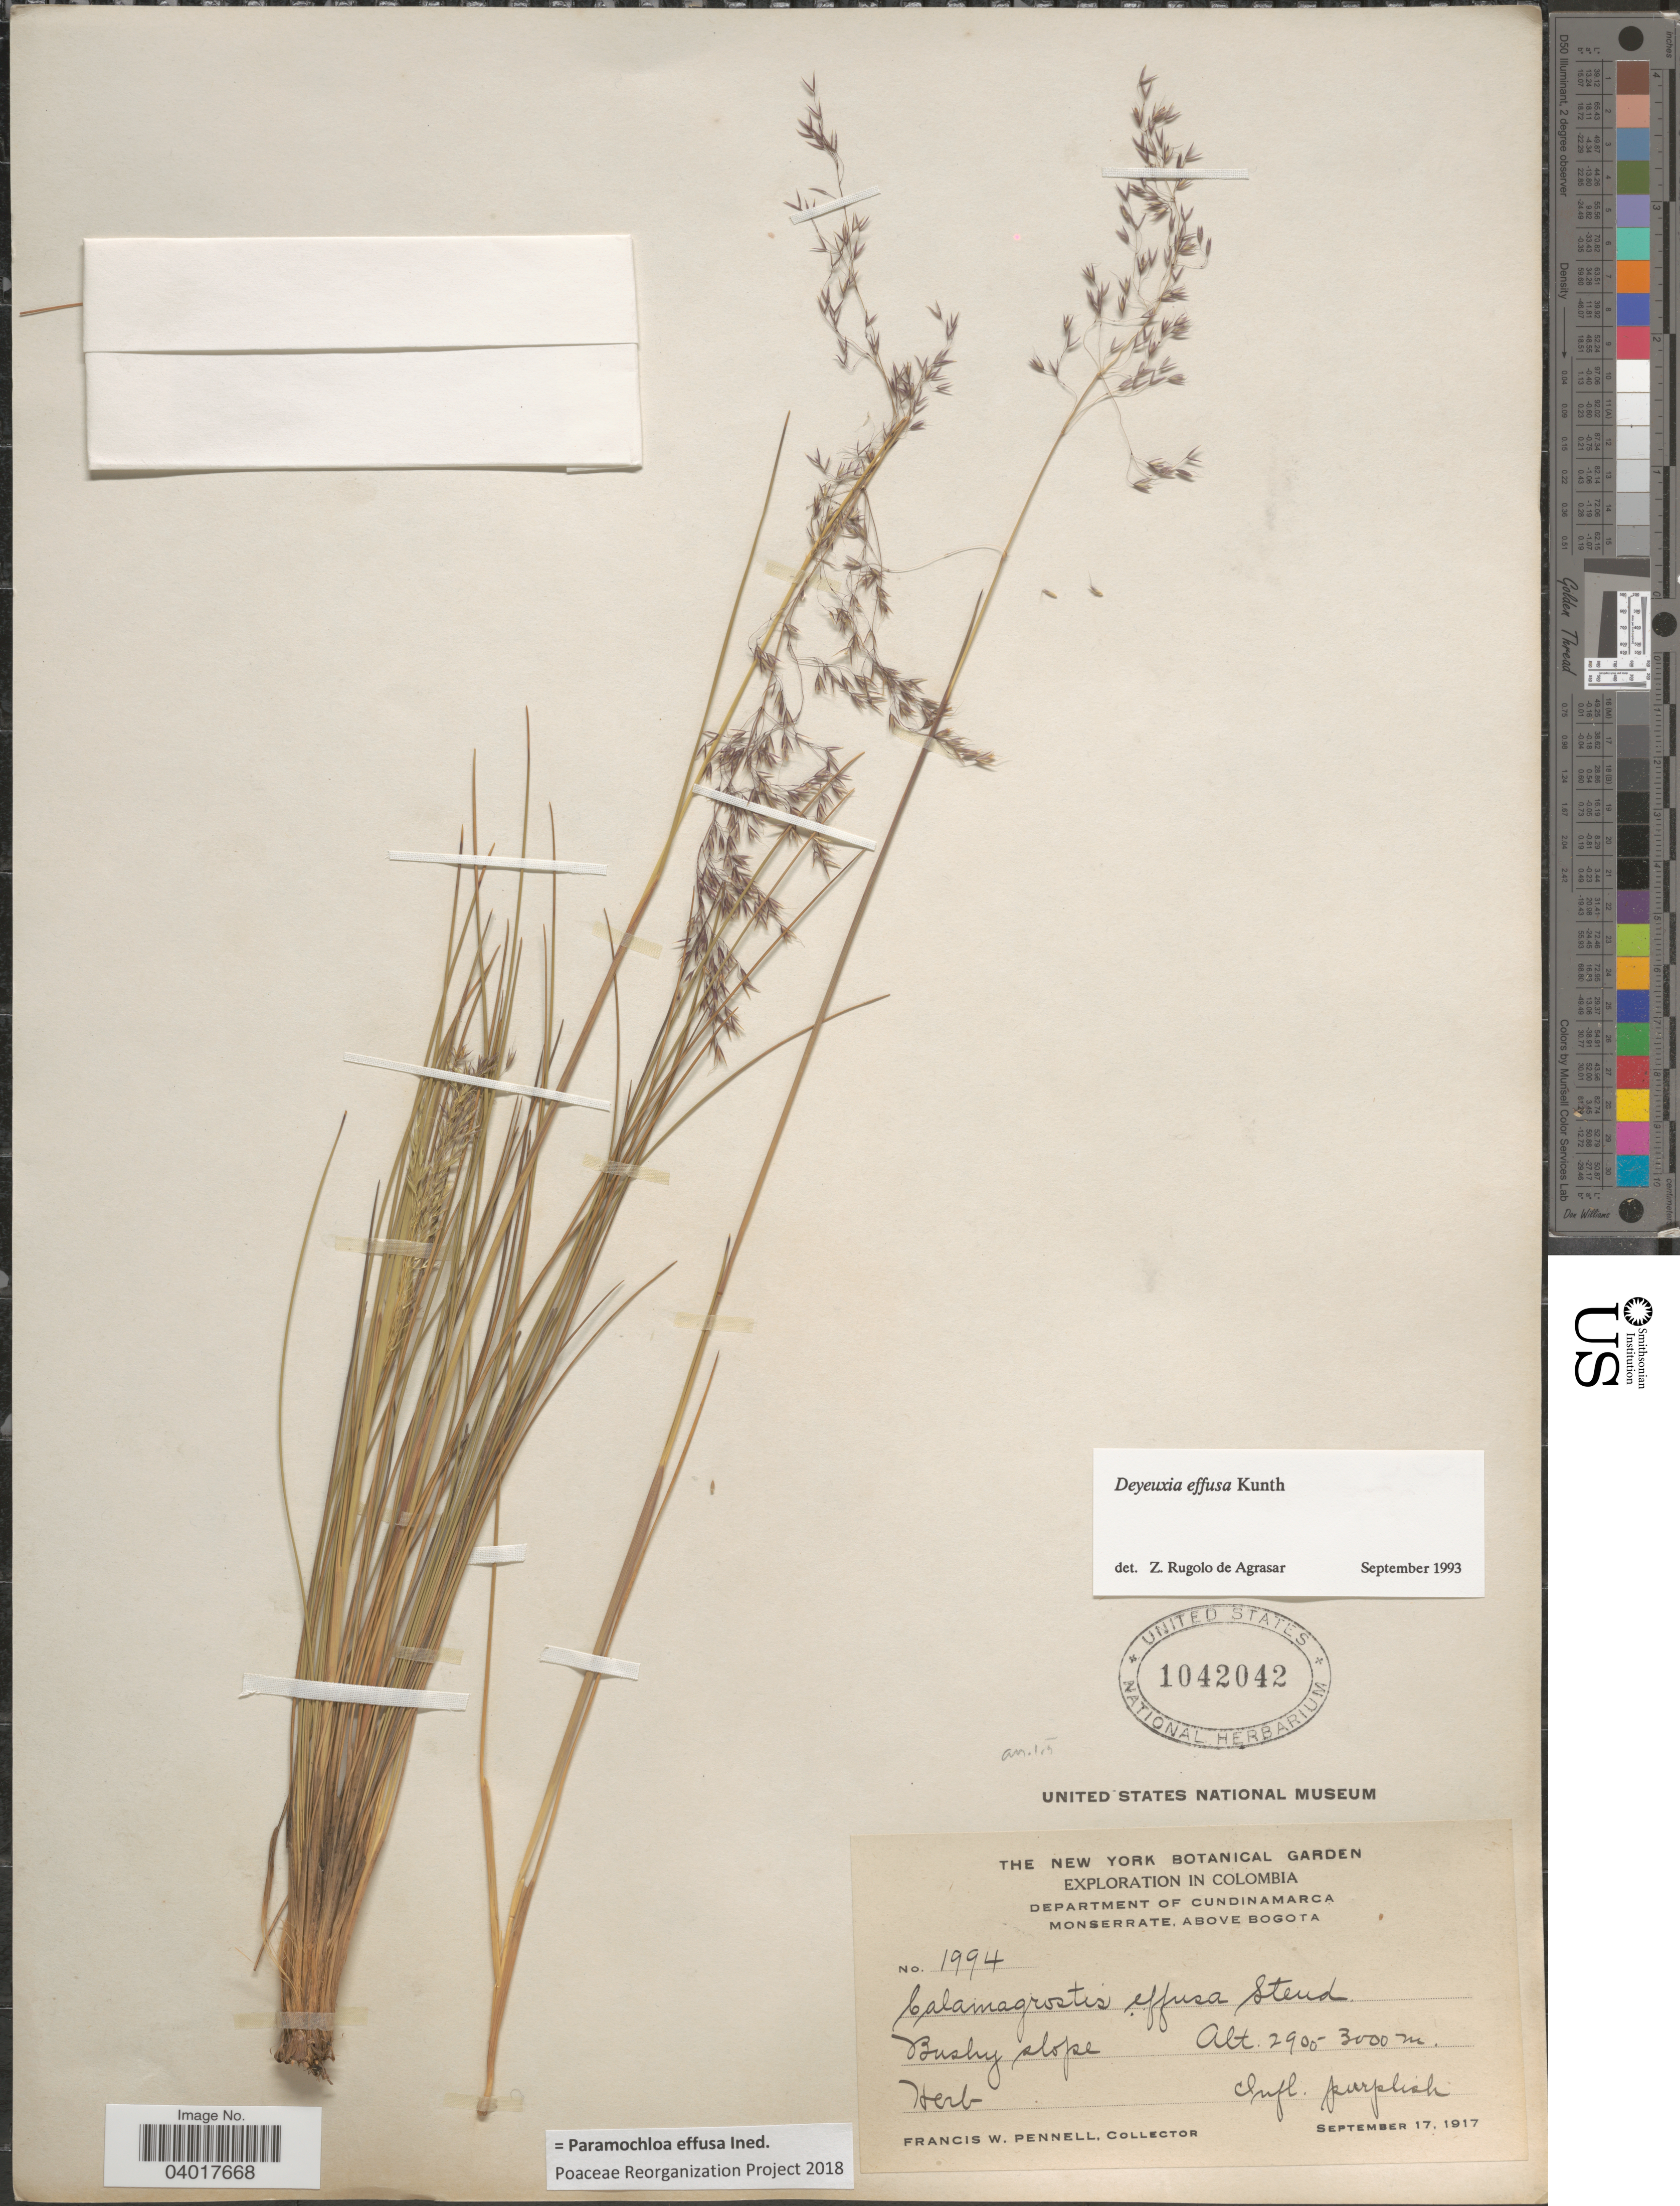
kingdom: Plantae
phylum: Tracheophyta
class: Liliopsida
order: Poales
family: Poaceae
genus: Paramochloa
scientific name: Paramochloa effusa ined.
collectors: F. W. Pennell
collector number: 1994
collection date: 1917-09-17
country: Colombia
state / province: Cundinamarca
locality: Department of Cundinamarca. Monserrate, above Bogota.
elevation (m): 2900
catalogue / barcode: US 1042042